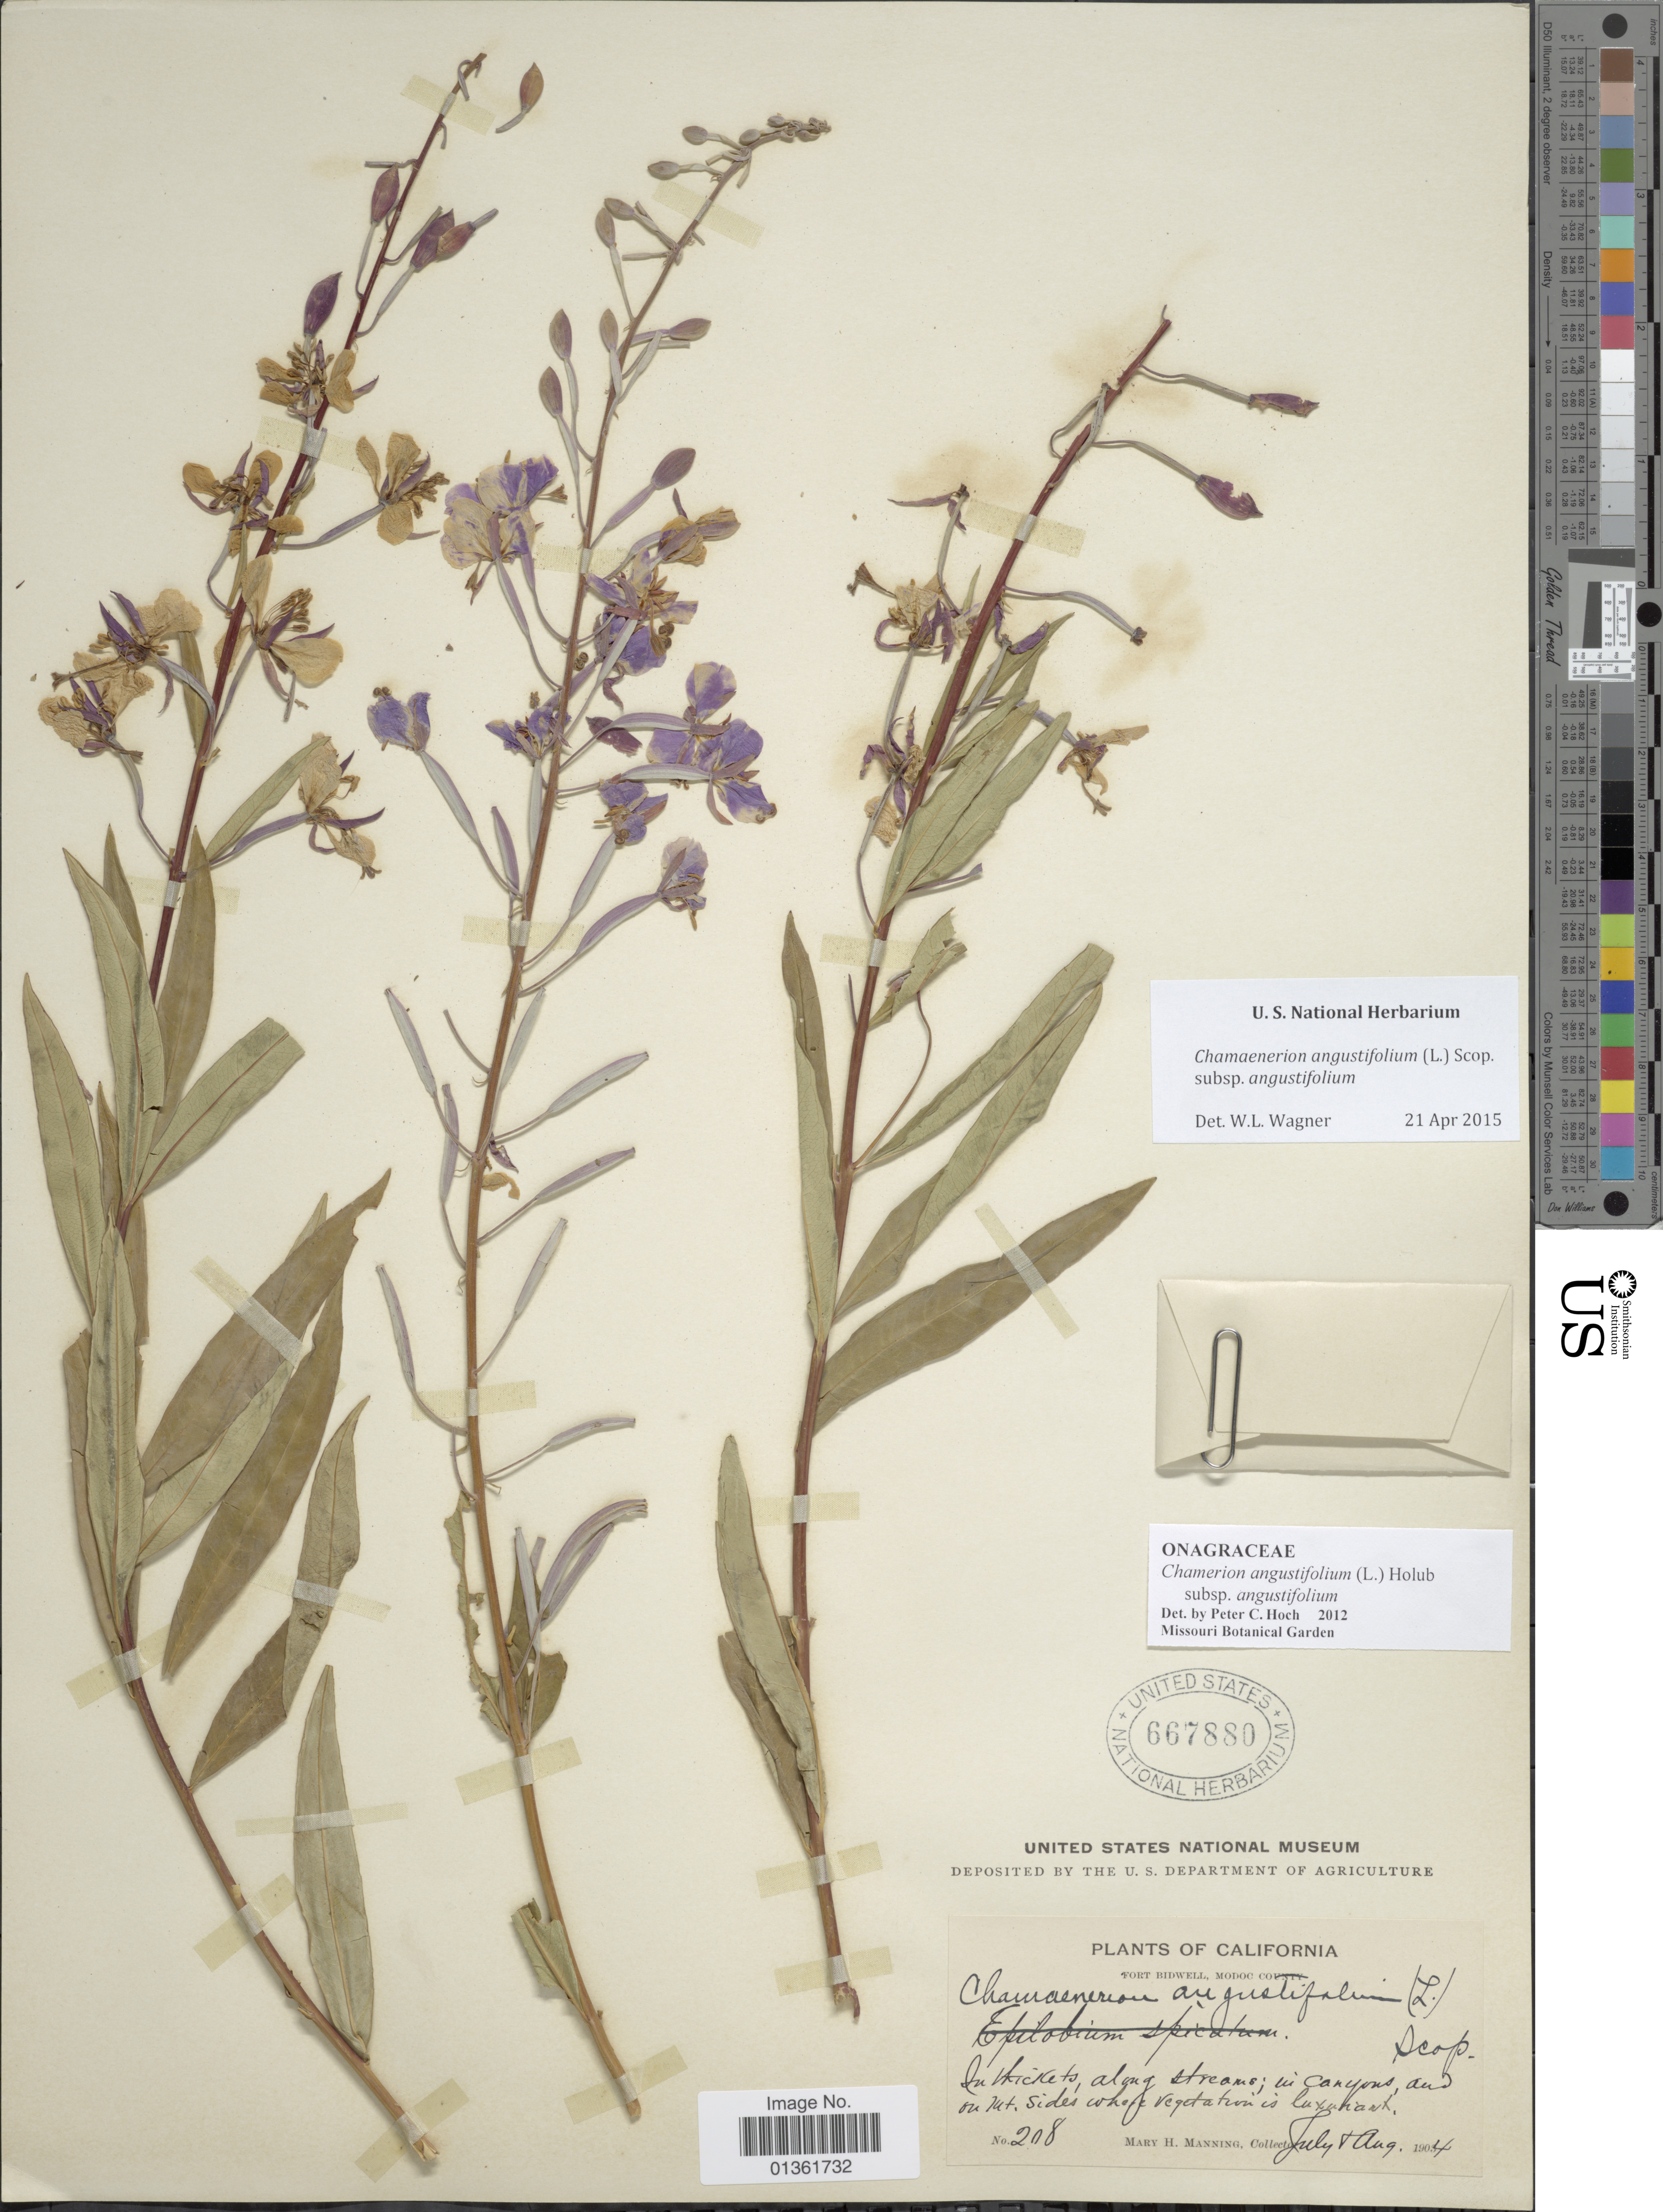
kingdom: Plantae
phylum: Tracheophyta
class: Magnoliopsida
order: Myrtales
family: Onagraceae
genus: Chamaenerion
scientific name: Chamaenerion angustifolium subsp. angustifolium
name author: (L.) Scop.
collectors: M. Manning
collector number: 208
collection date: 1904-07/1904-08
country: United States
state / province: California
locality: Fort Bidwell, Modoc.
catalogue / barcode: US 667880